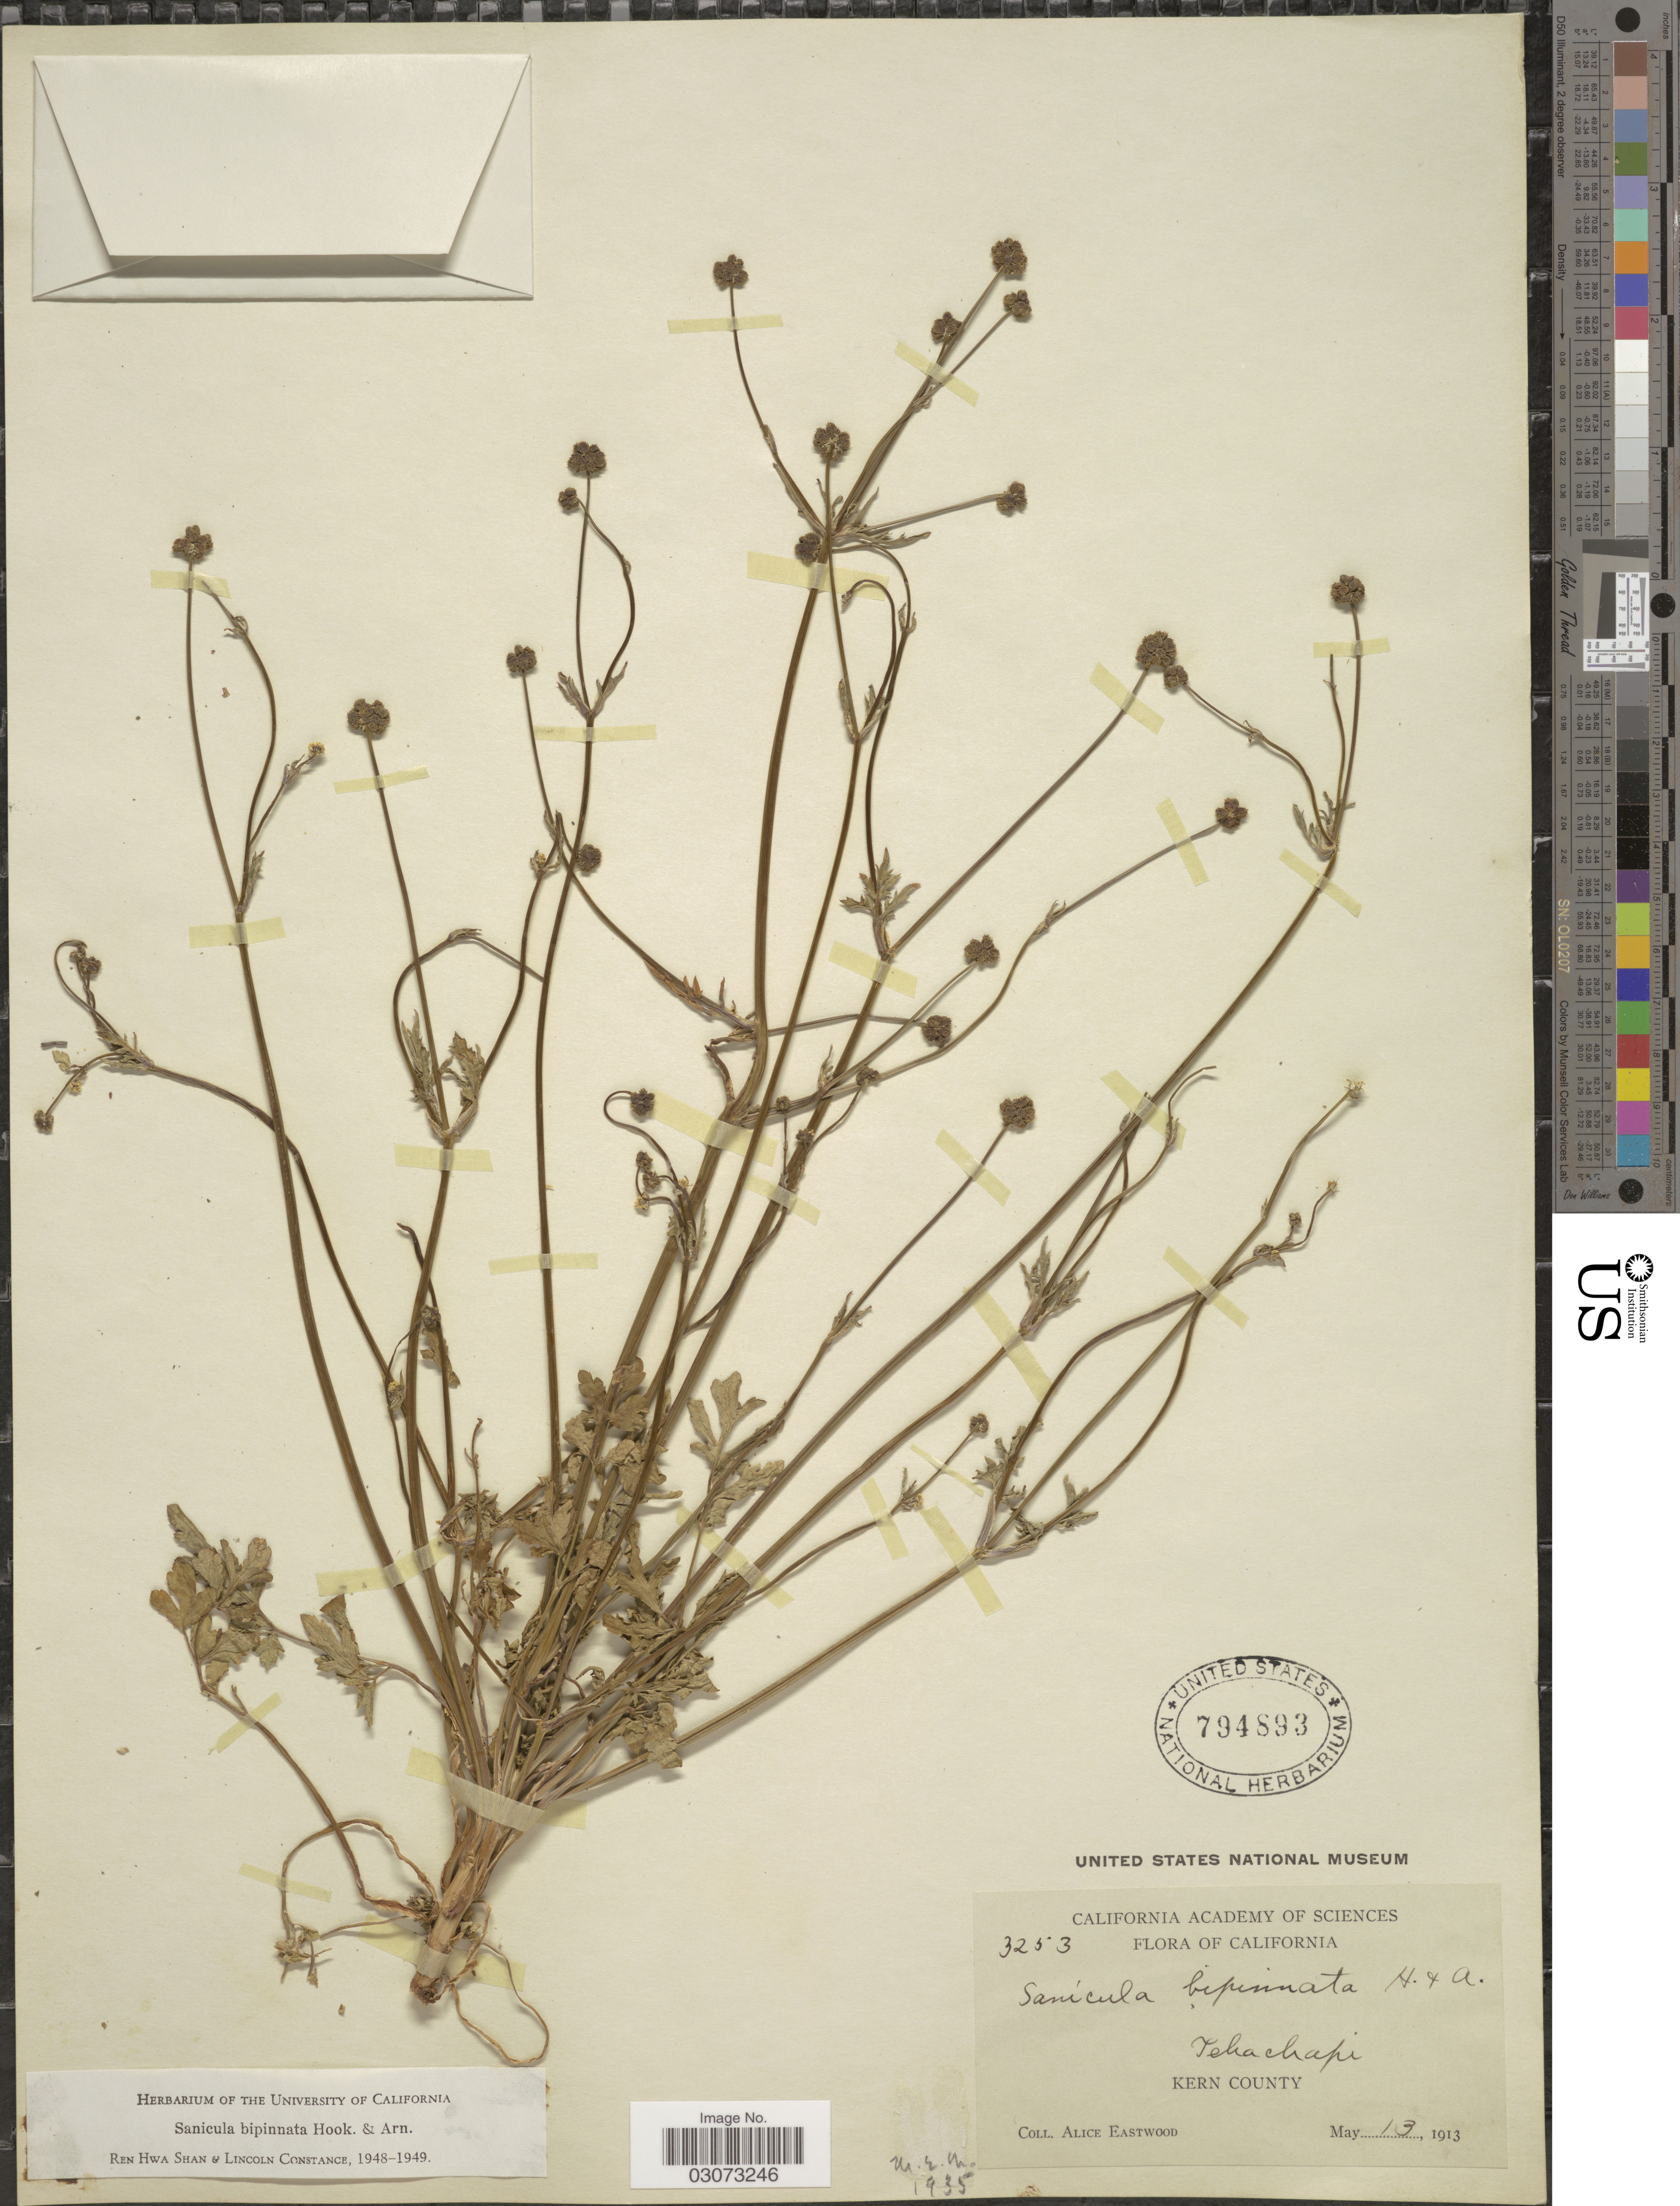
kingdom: Plantae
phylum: Tracheophyta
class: Magnoliopsida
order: Apiales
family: Apiaceae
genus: Sanicula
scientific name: Sanicula bipinnata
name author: Hook. & Arn.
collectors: A. Eastwood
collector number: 3253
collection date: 1913-05-13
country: United States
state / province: California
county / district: Kern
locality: Tehachapi. Kern County.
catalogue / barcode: US 794893